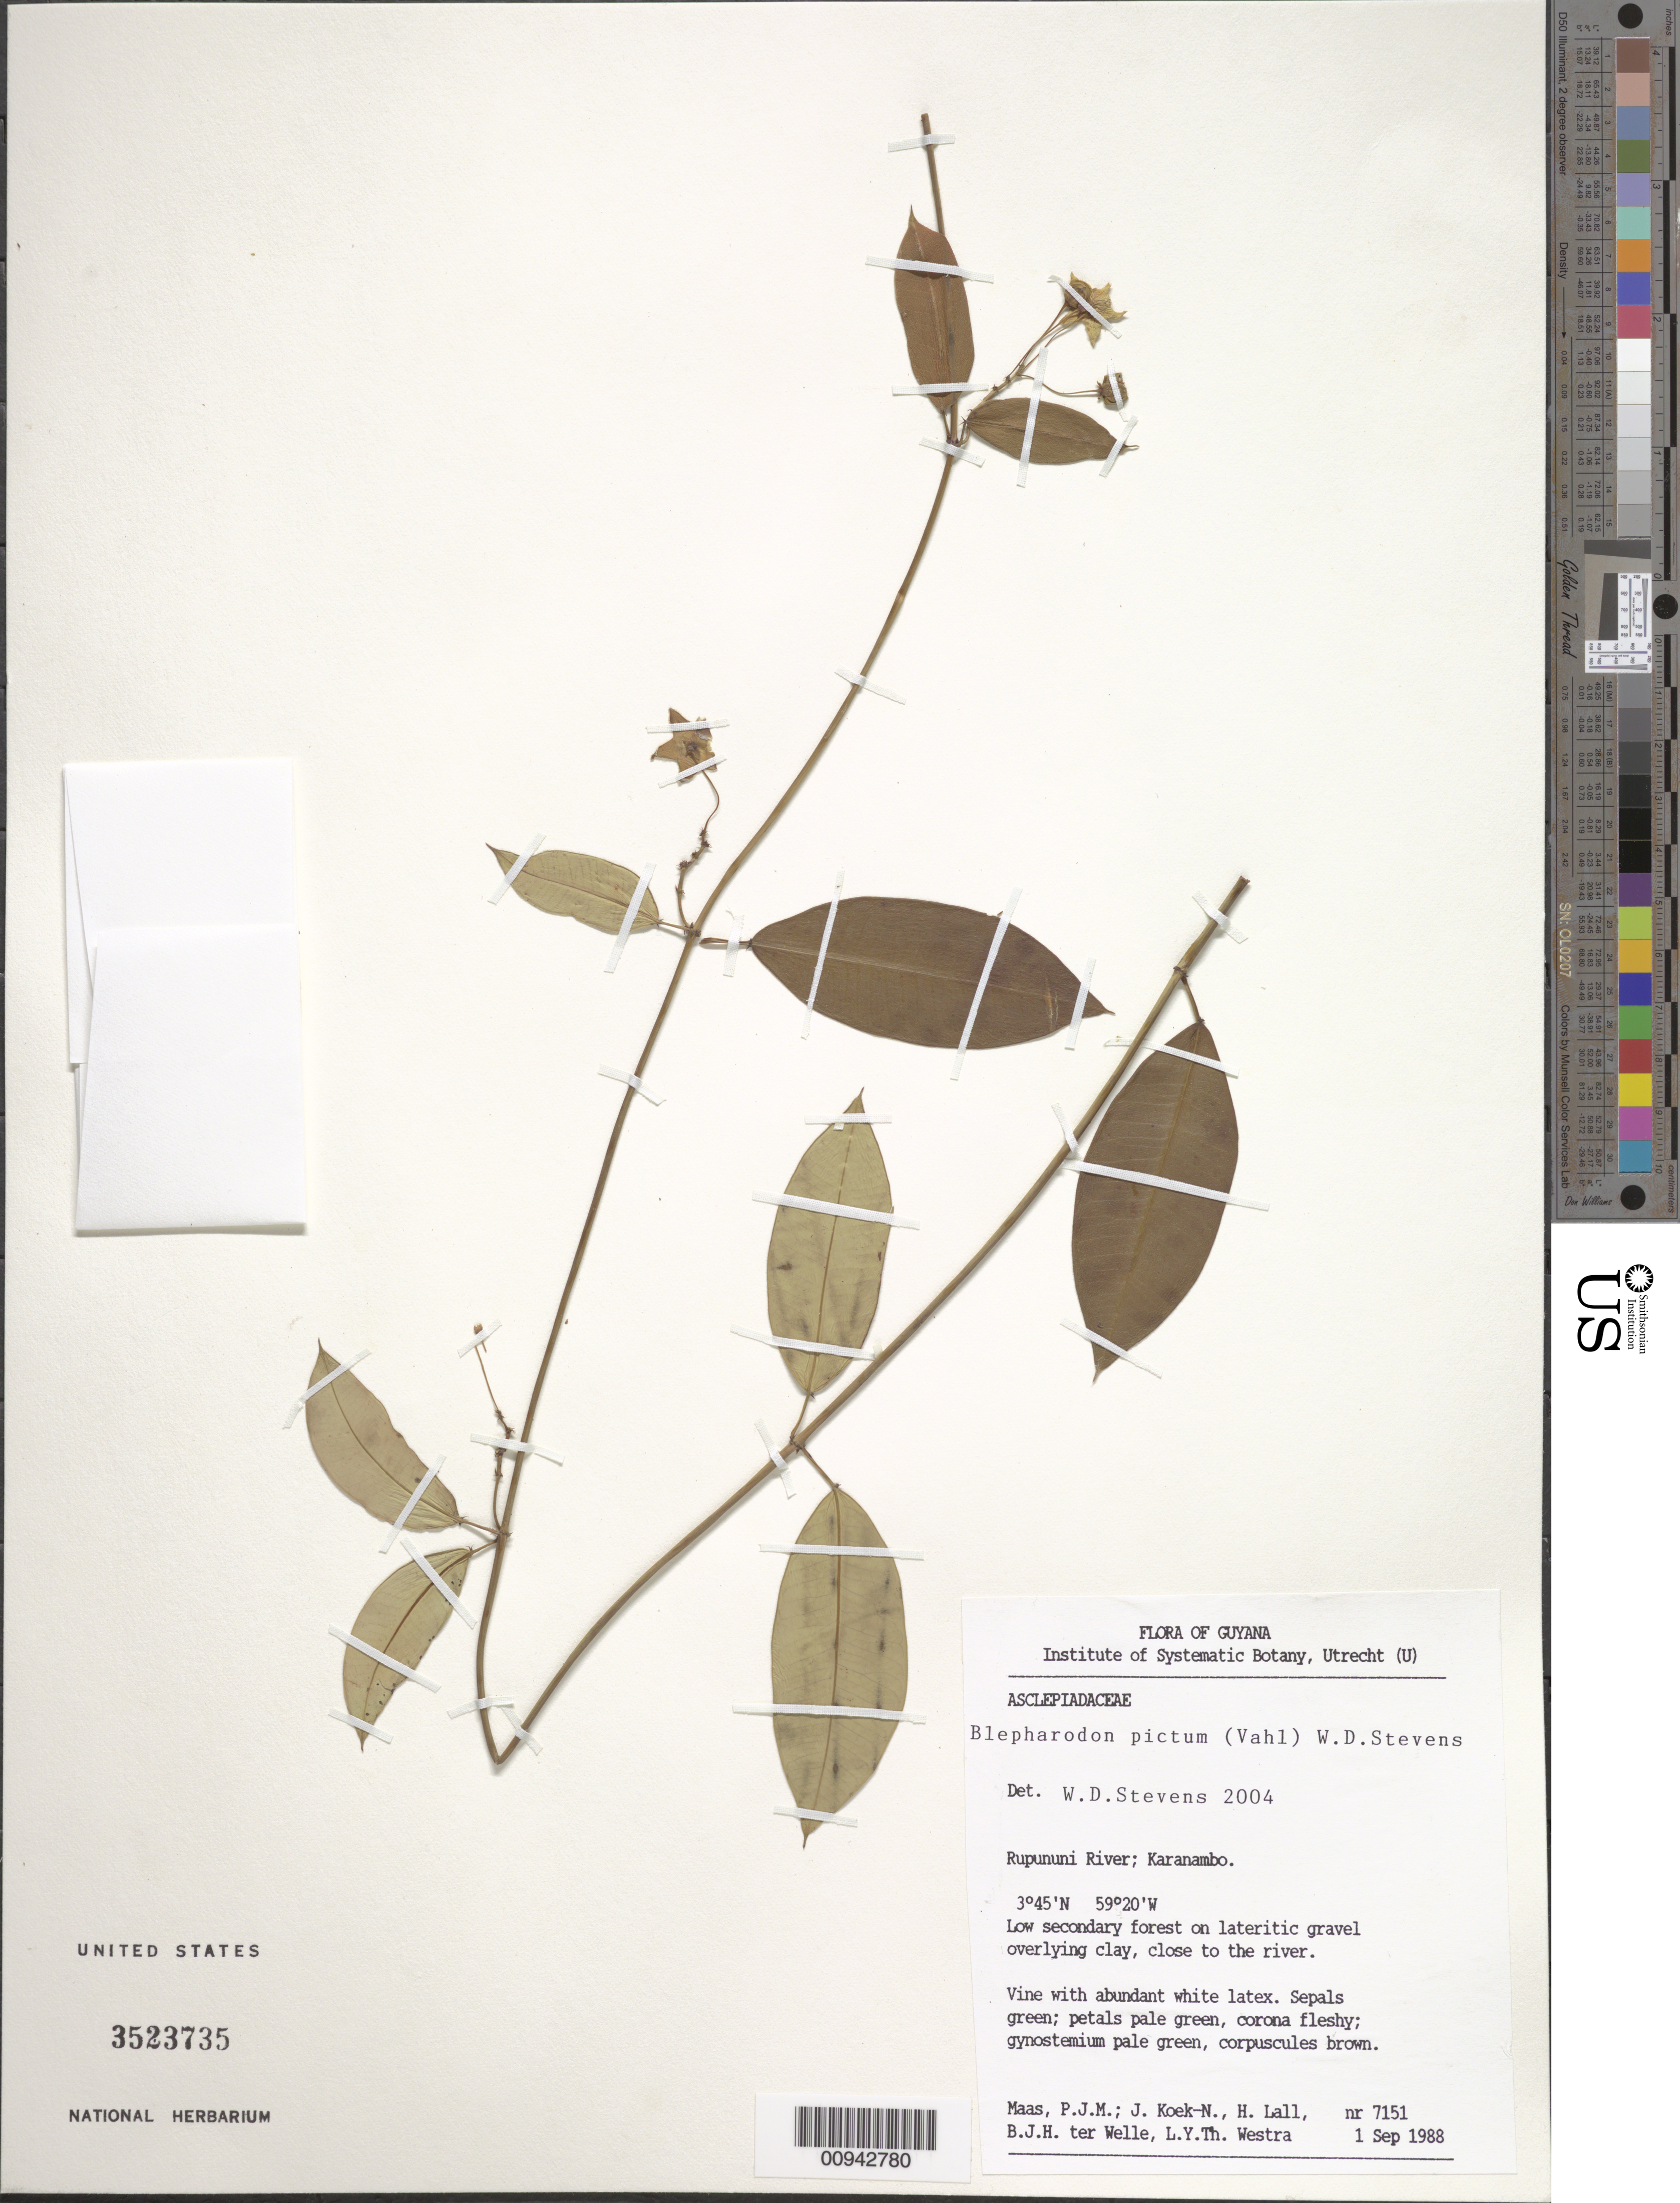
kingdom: Plantae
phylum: Tracheophyta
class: Magnoliopsida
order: Gentianales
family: Apocynaceae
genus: Blepharodon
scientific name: Blepharodon pictum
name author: (Vahl) W.D. Stevens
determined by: Stevens, W. Douglas, Missouri Botanical Garden (MO)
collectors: P. Maas, J. Koek-Noorman, H. Lall, B. Welle & L. Y. T. Westra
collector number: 7151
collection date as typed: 1-Sep-88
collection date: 1988-09-01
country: Guyana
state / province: U. Takutu-U. Essequibo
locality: Rupununi River; Karanambo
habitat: Low secondary forest on lateritic gravel overlying clay, close to the river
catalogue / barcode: US 3523735